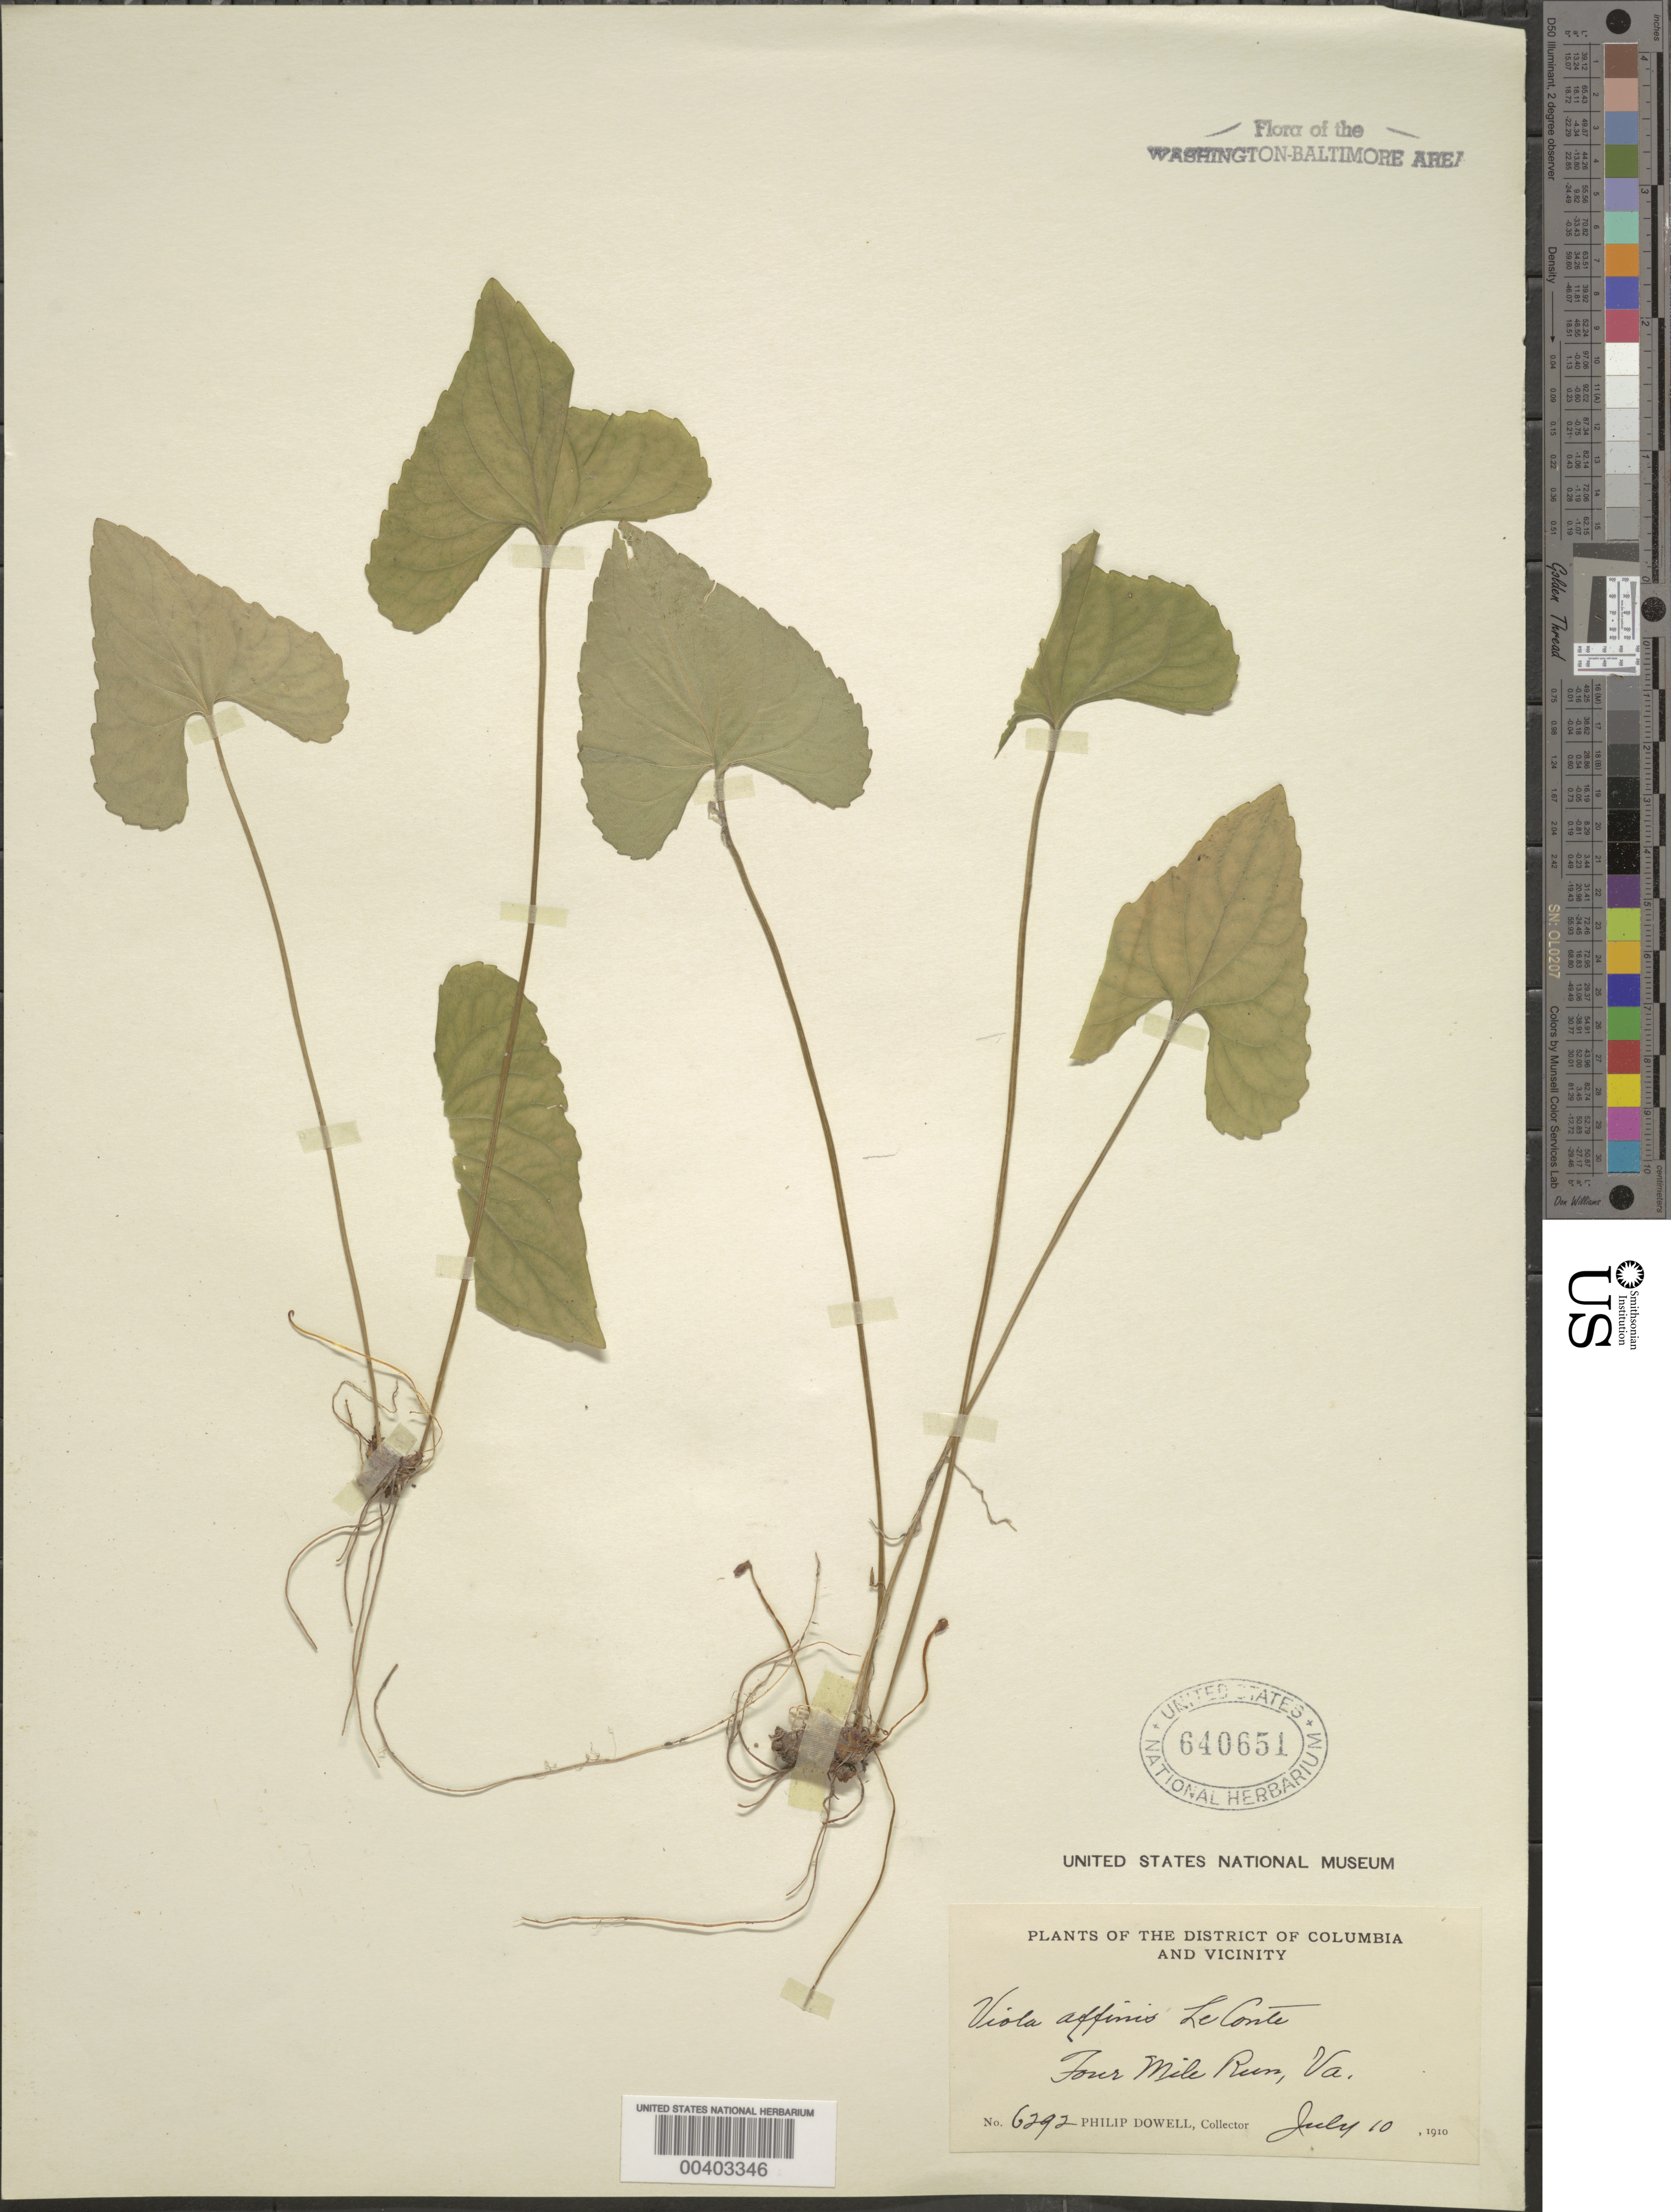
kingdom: Plantae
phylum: Tracheophyta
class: Magnoliopsida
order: Malpighiales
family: Violaceae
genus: Viola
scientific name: Viola sororia var. affinis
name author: (LeConte) McKinney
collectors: P. Dowell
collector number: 6292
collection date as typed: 10 Jul 1910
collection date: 1910-07-10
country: United States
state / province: Virginia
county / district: Arlington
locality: Four Mile Run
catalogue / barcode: US 640651